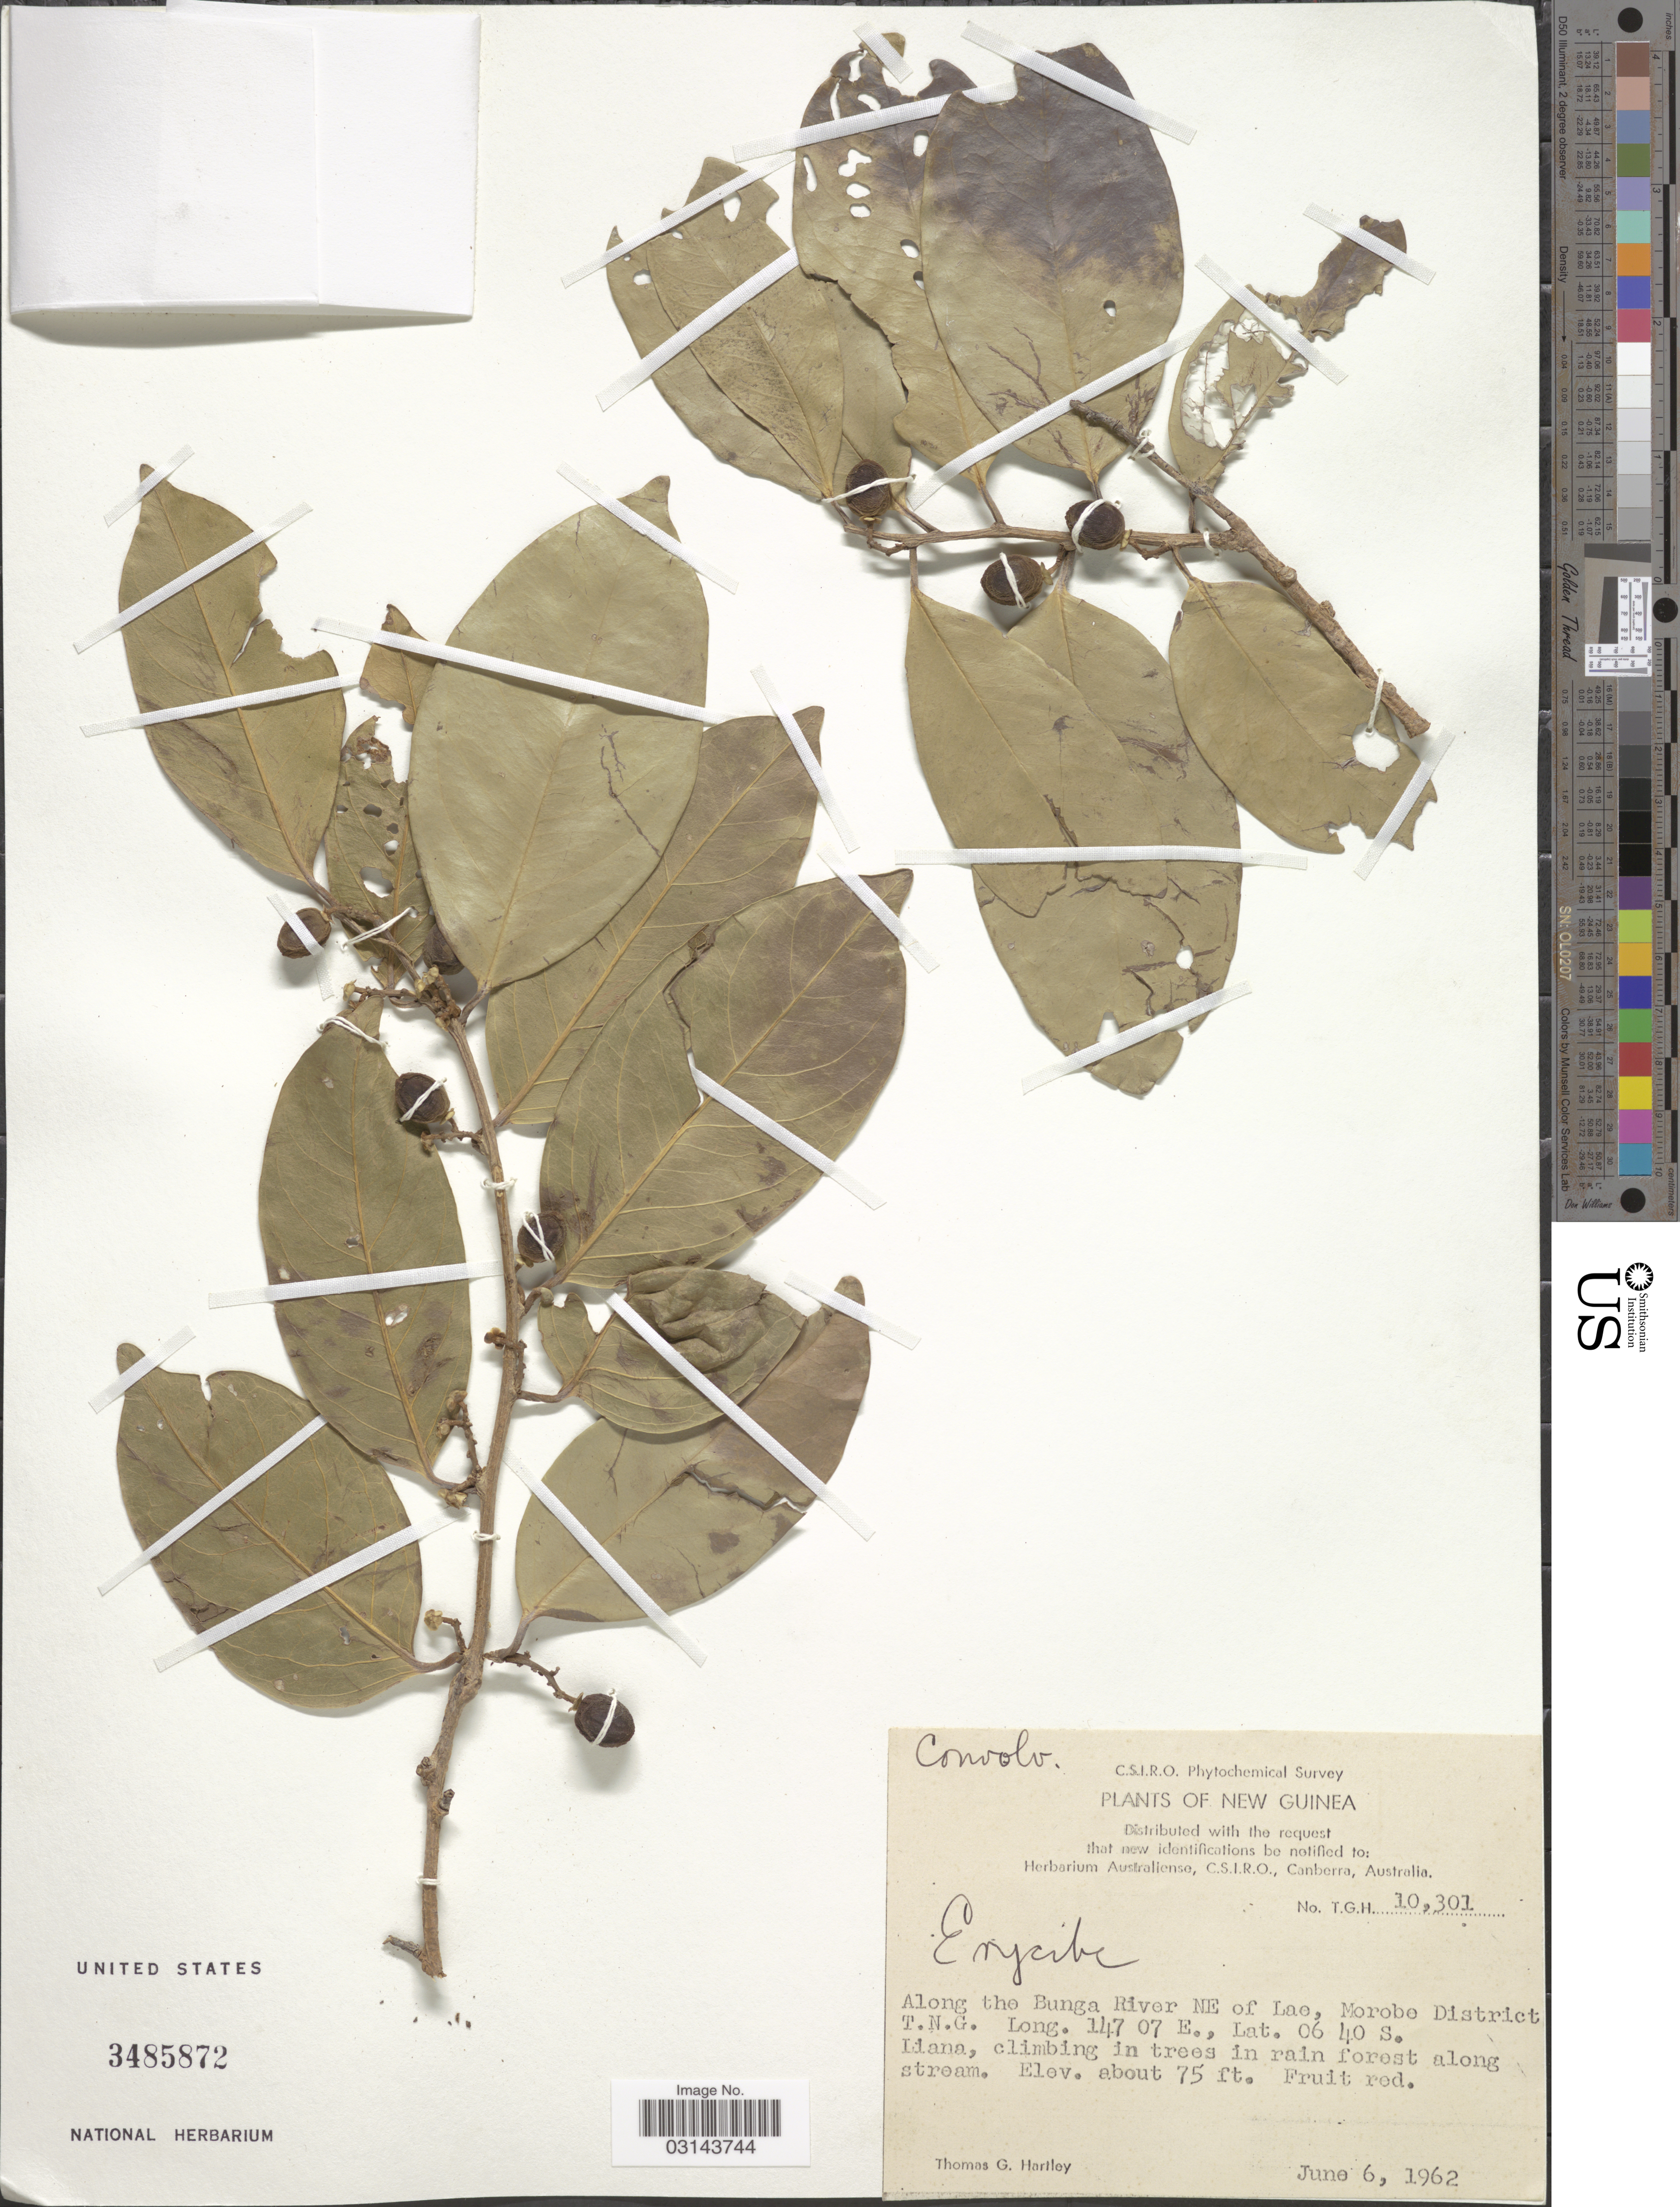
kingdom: Plantae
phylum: Tracheophyta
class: Magnoliopsida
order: Solanales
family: Convolvulaceae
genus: Erycibe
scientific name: Erycibe sp.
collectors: T. G. Hartley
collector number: T.G.H. 10301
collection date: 1962-06-06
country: Papua New Guinea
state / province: Morobe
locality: New Guinea. Along the Bunga River NE of Lae, Morobe District.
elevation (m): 23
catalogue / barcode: US 3485872